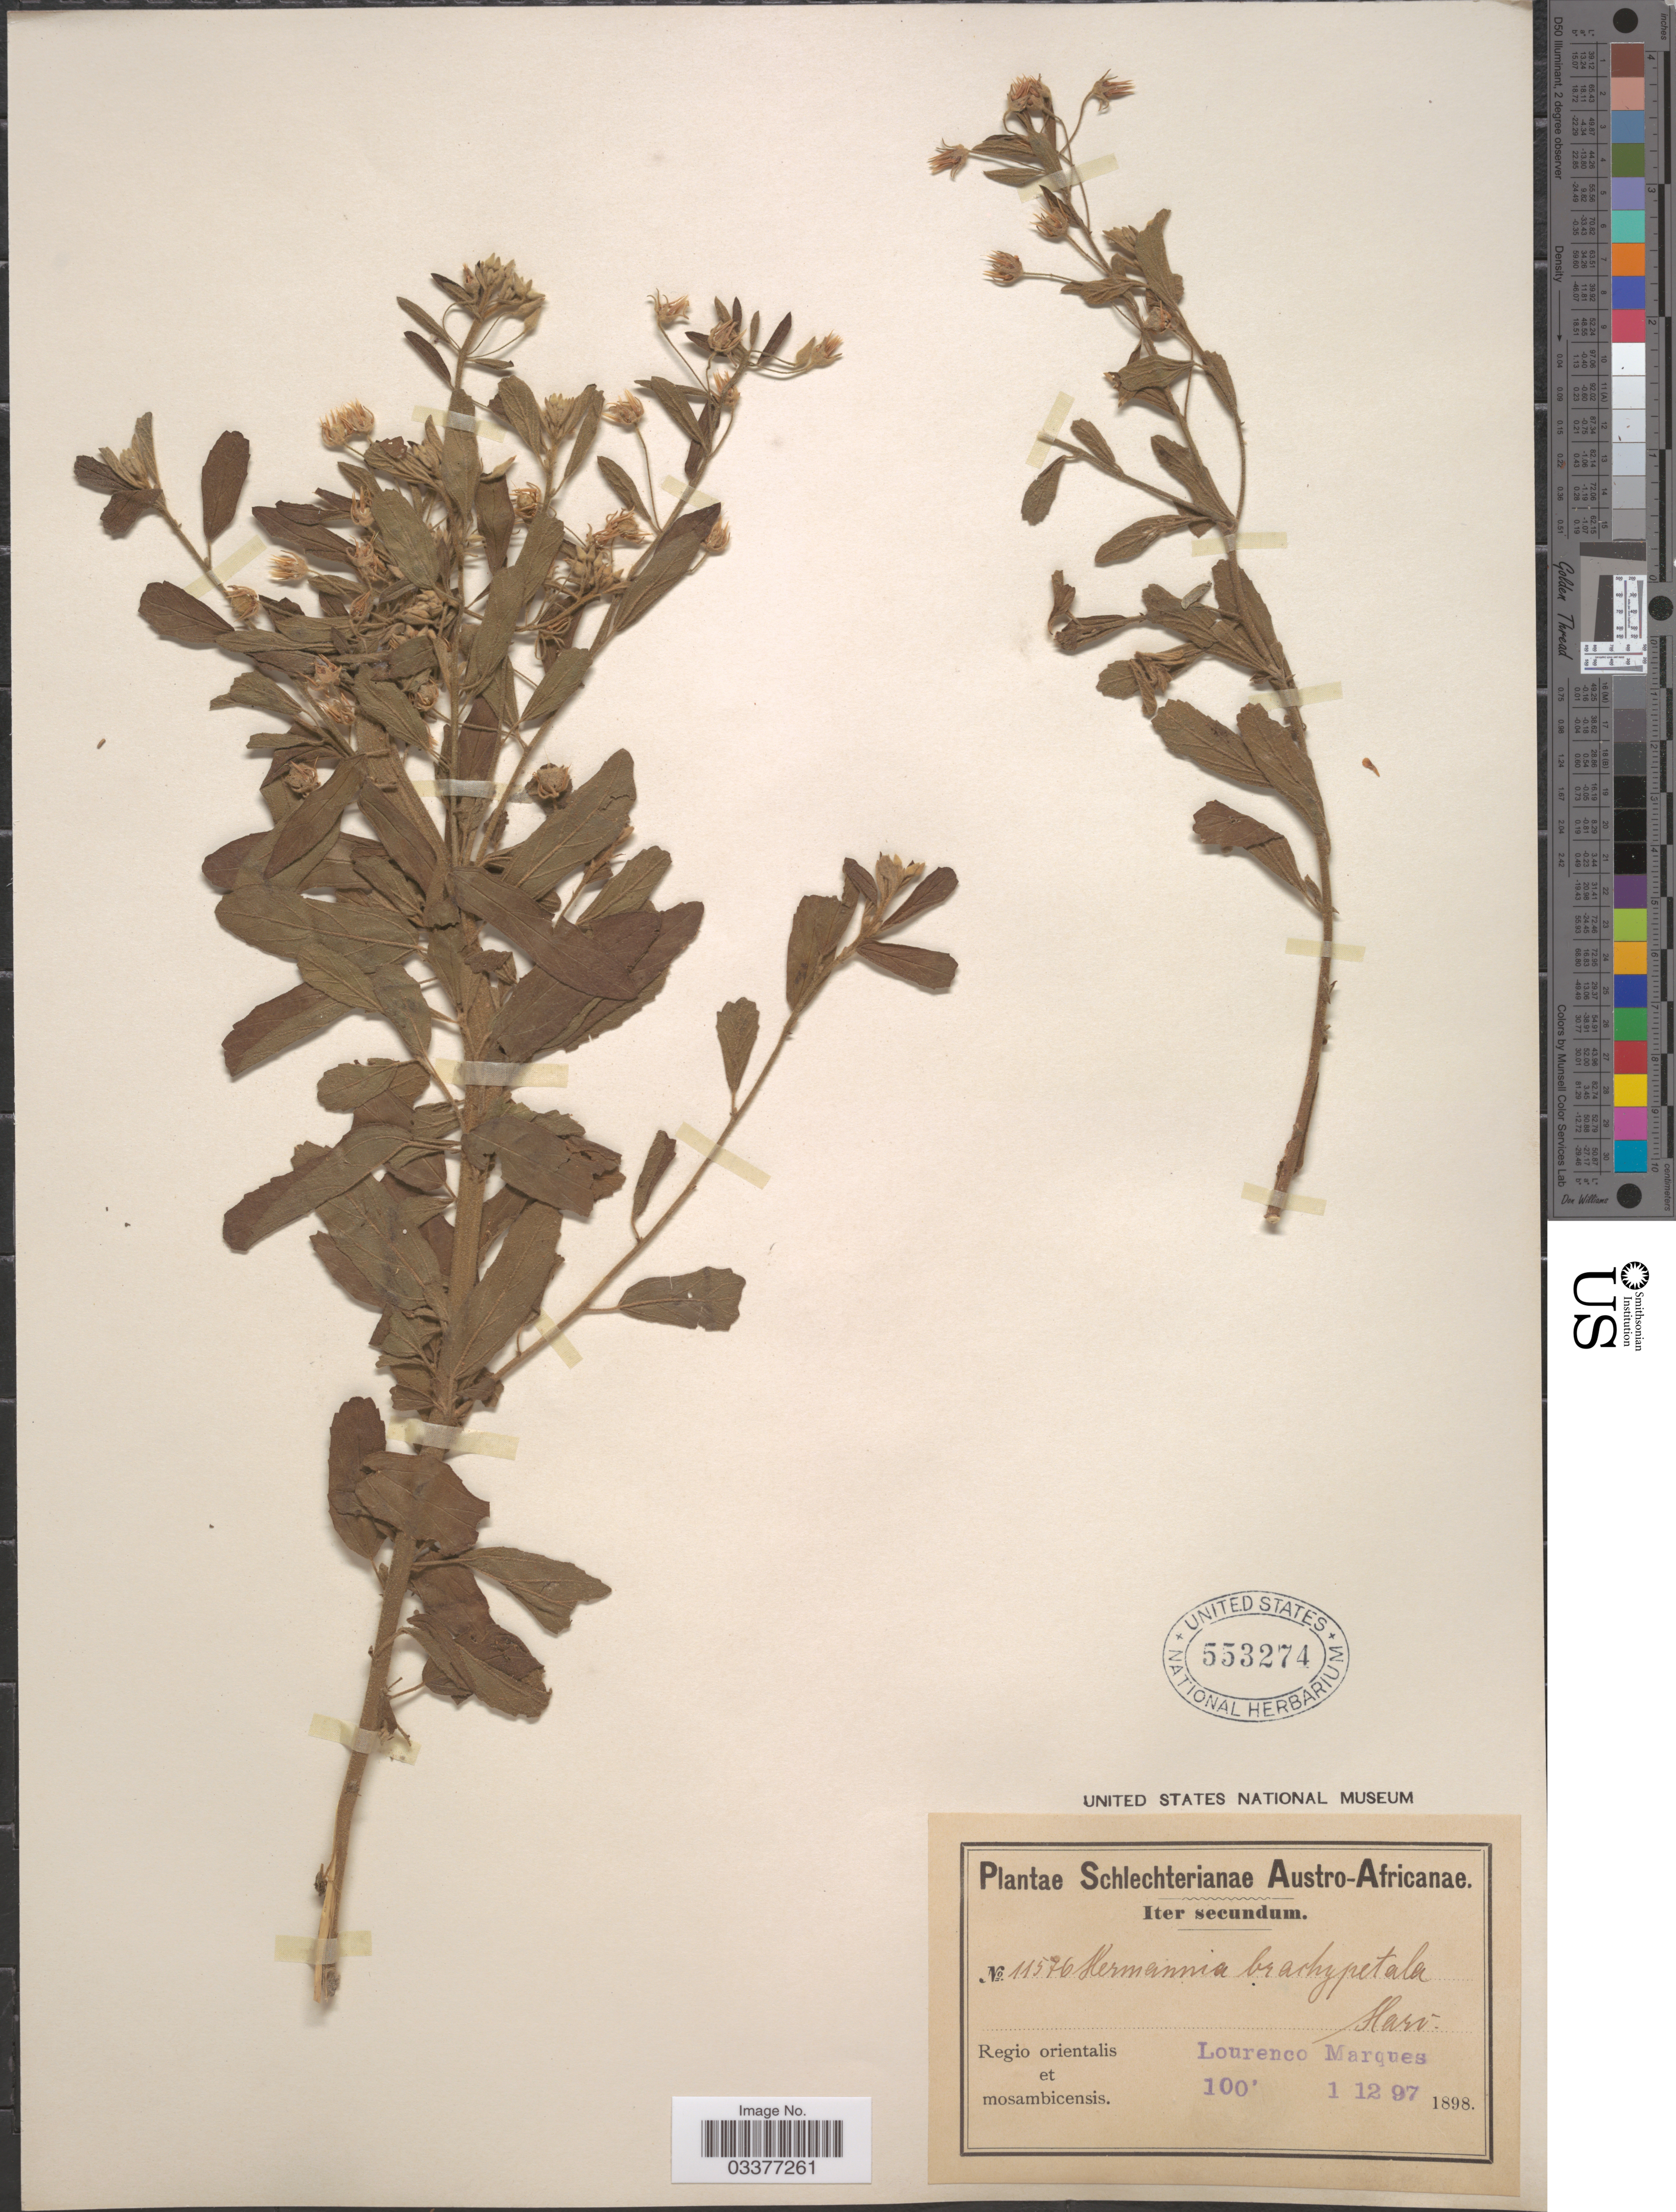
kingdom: Plantae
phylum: Tracheophyta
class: Magnoliopsida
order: Malvales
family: Malvaceae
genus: Hermannia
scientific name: Hermannia brachypetala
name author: Harv.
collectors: Schlechter, --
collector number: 11576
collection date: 1897-12-01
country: Mozambique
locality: Austro-Africanae. Regio orientalis et mosambicensis. Lourenco Marques.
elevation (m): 30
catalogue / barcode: US 553274